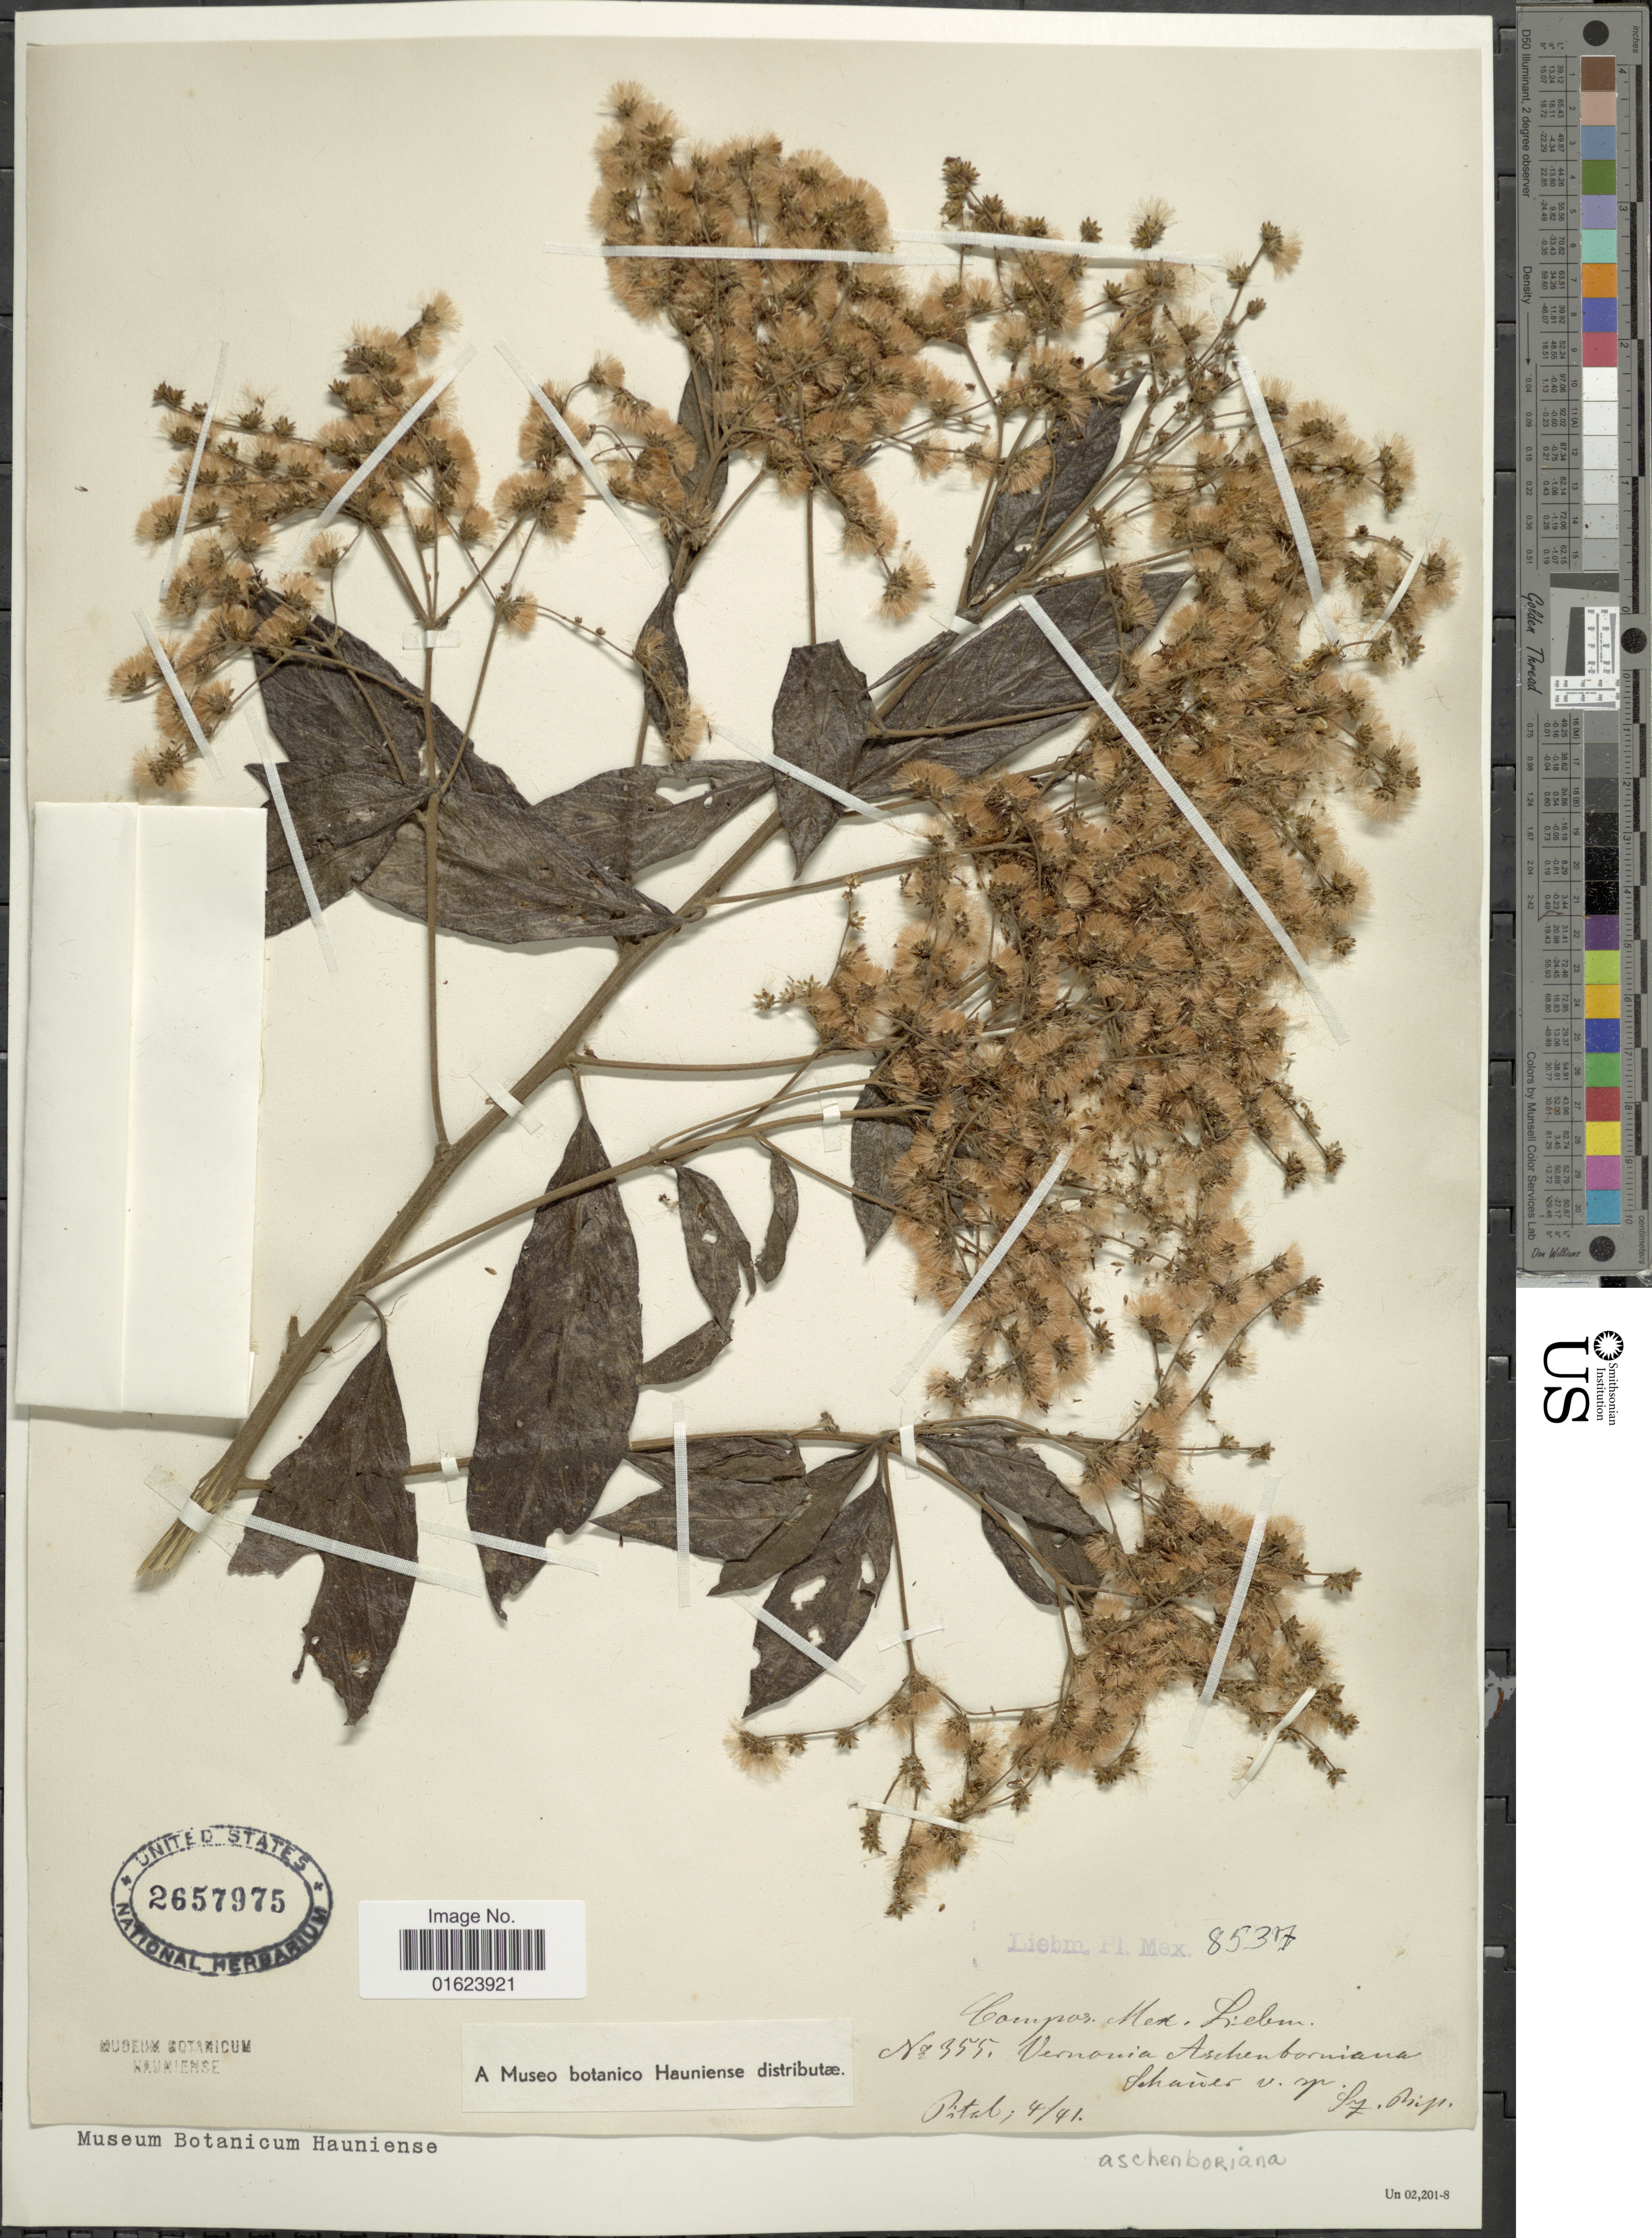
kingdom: Plantae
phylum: Tracheophyta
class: Magnoliopsida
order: Asterales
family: Asteraceae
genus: Vernonanthura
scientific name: Vernonanthura patens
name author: (Kunth) H. Rob.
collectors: Liebmann, --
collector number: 355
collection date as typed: Transcribed d/m/y: /4/41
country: Mexico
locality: Pital, Compos Mex.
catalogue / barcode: US 2657975